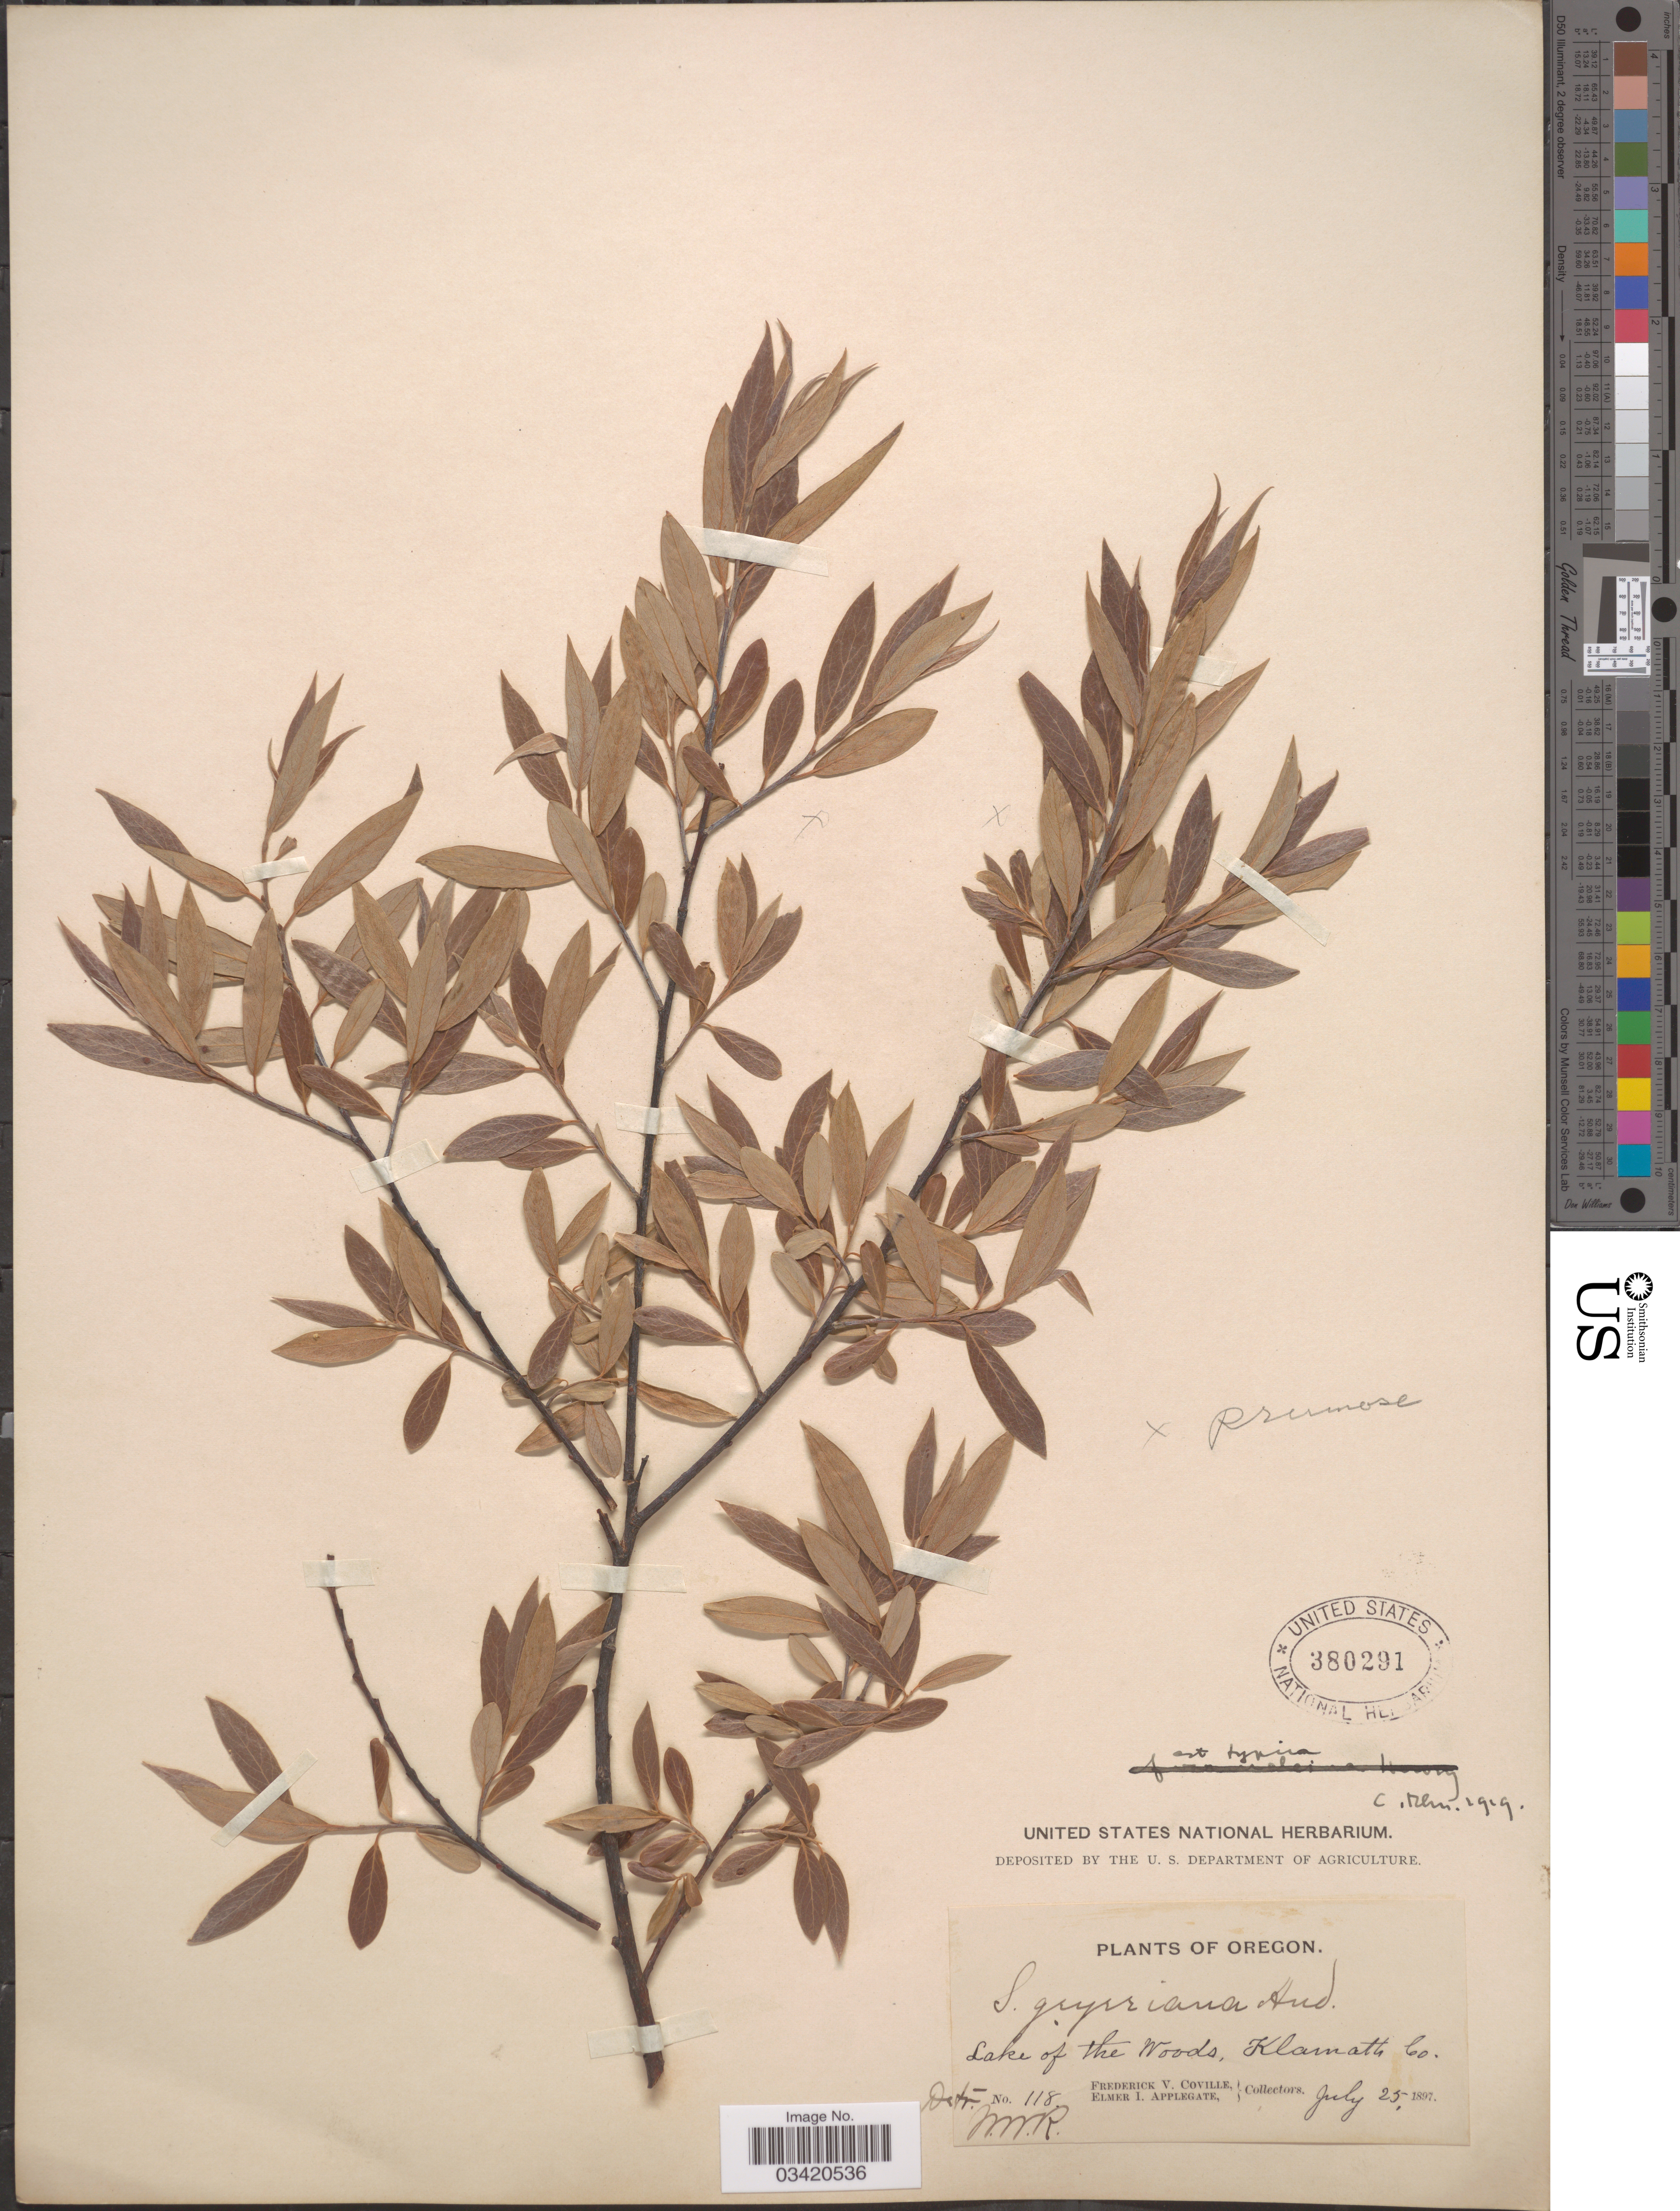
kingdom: Plantae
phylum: Tracheophyta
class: Magnoliopsida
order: Malpighiales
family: Salicaceae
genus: Salix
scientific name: Salix geyeriana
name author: Andersson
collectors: F. V. Coville & E. I. Applegate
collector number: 118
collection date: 1897-07-25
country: United States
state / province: Oregon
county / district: Klamath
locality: Lake of the Woods, Klamath Co.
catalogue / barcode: US 380291